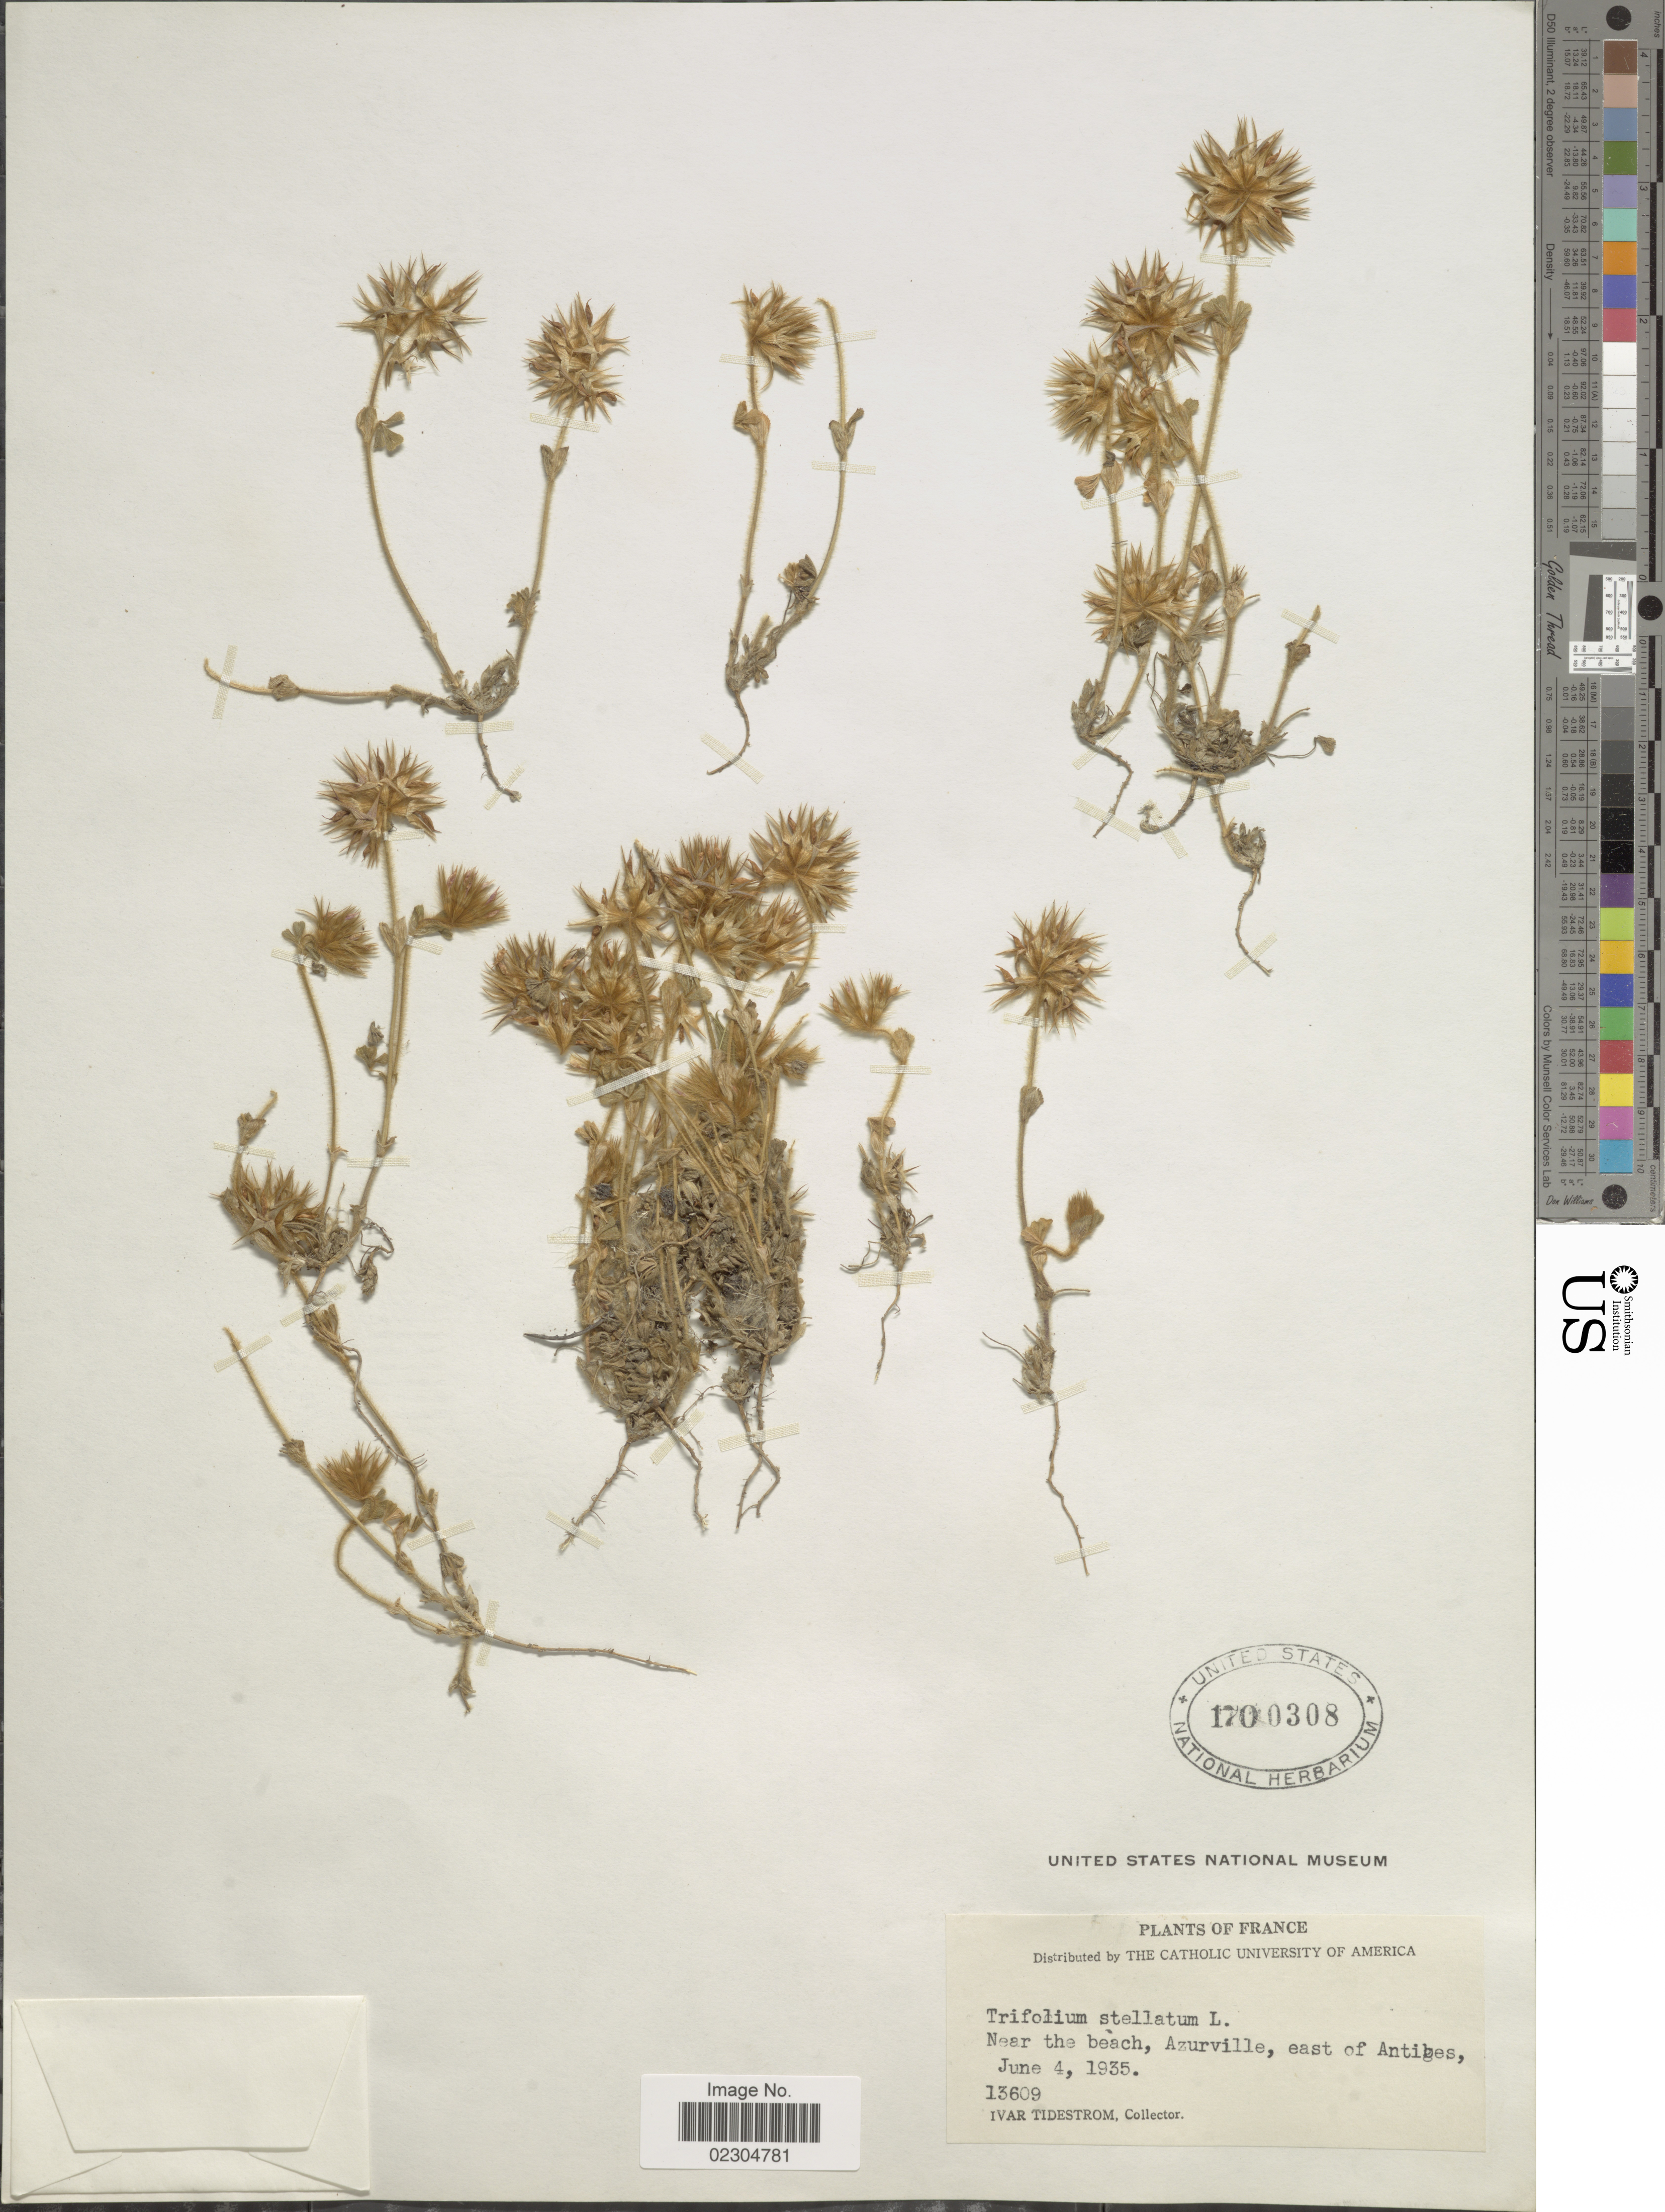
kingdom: Plantae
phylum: Tracheophyta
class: Magnoliopsida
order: Fabales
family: Fabaceae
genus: Trifolium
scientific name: Trifolium stellatum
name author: L.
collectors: I. F. Tidestrom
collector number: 13609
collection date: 1935-06-04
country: France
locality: Near the beach, Azurville, east of Antibes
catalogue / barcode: US 1700308